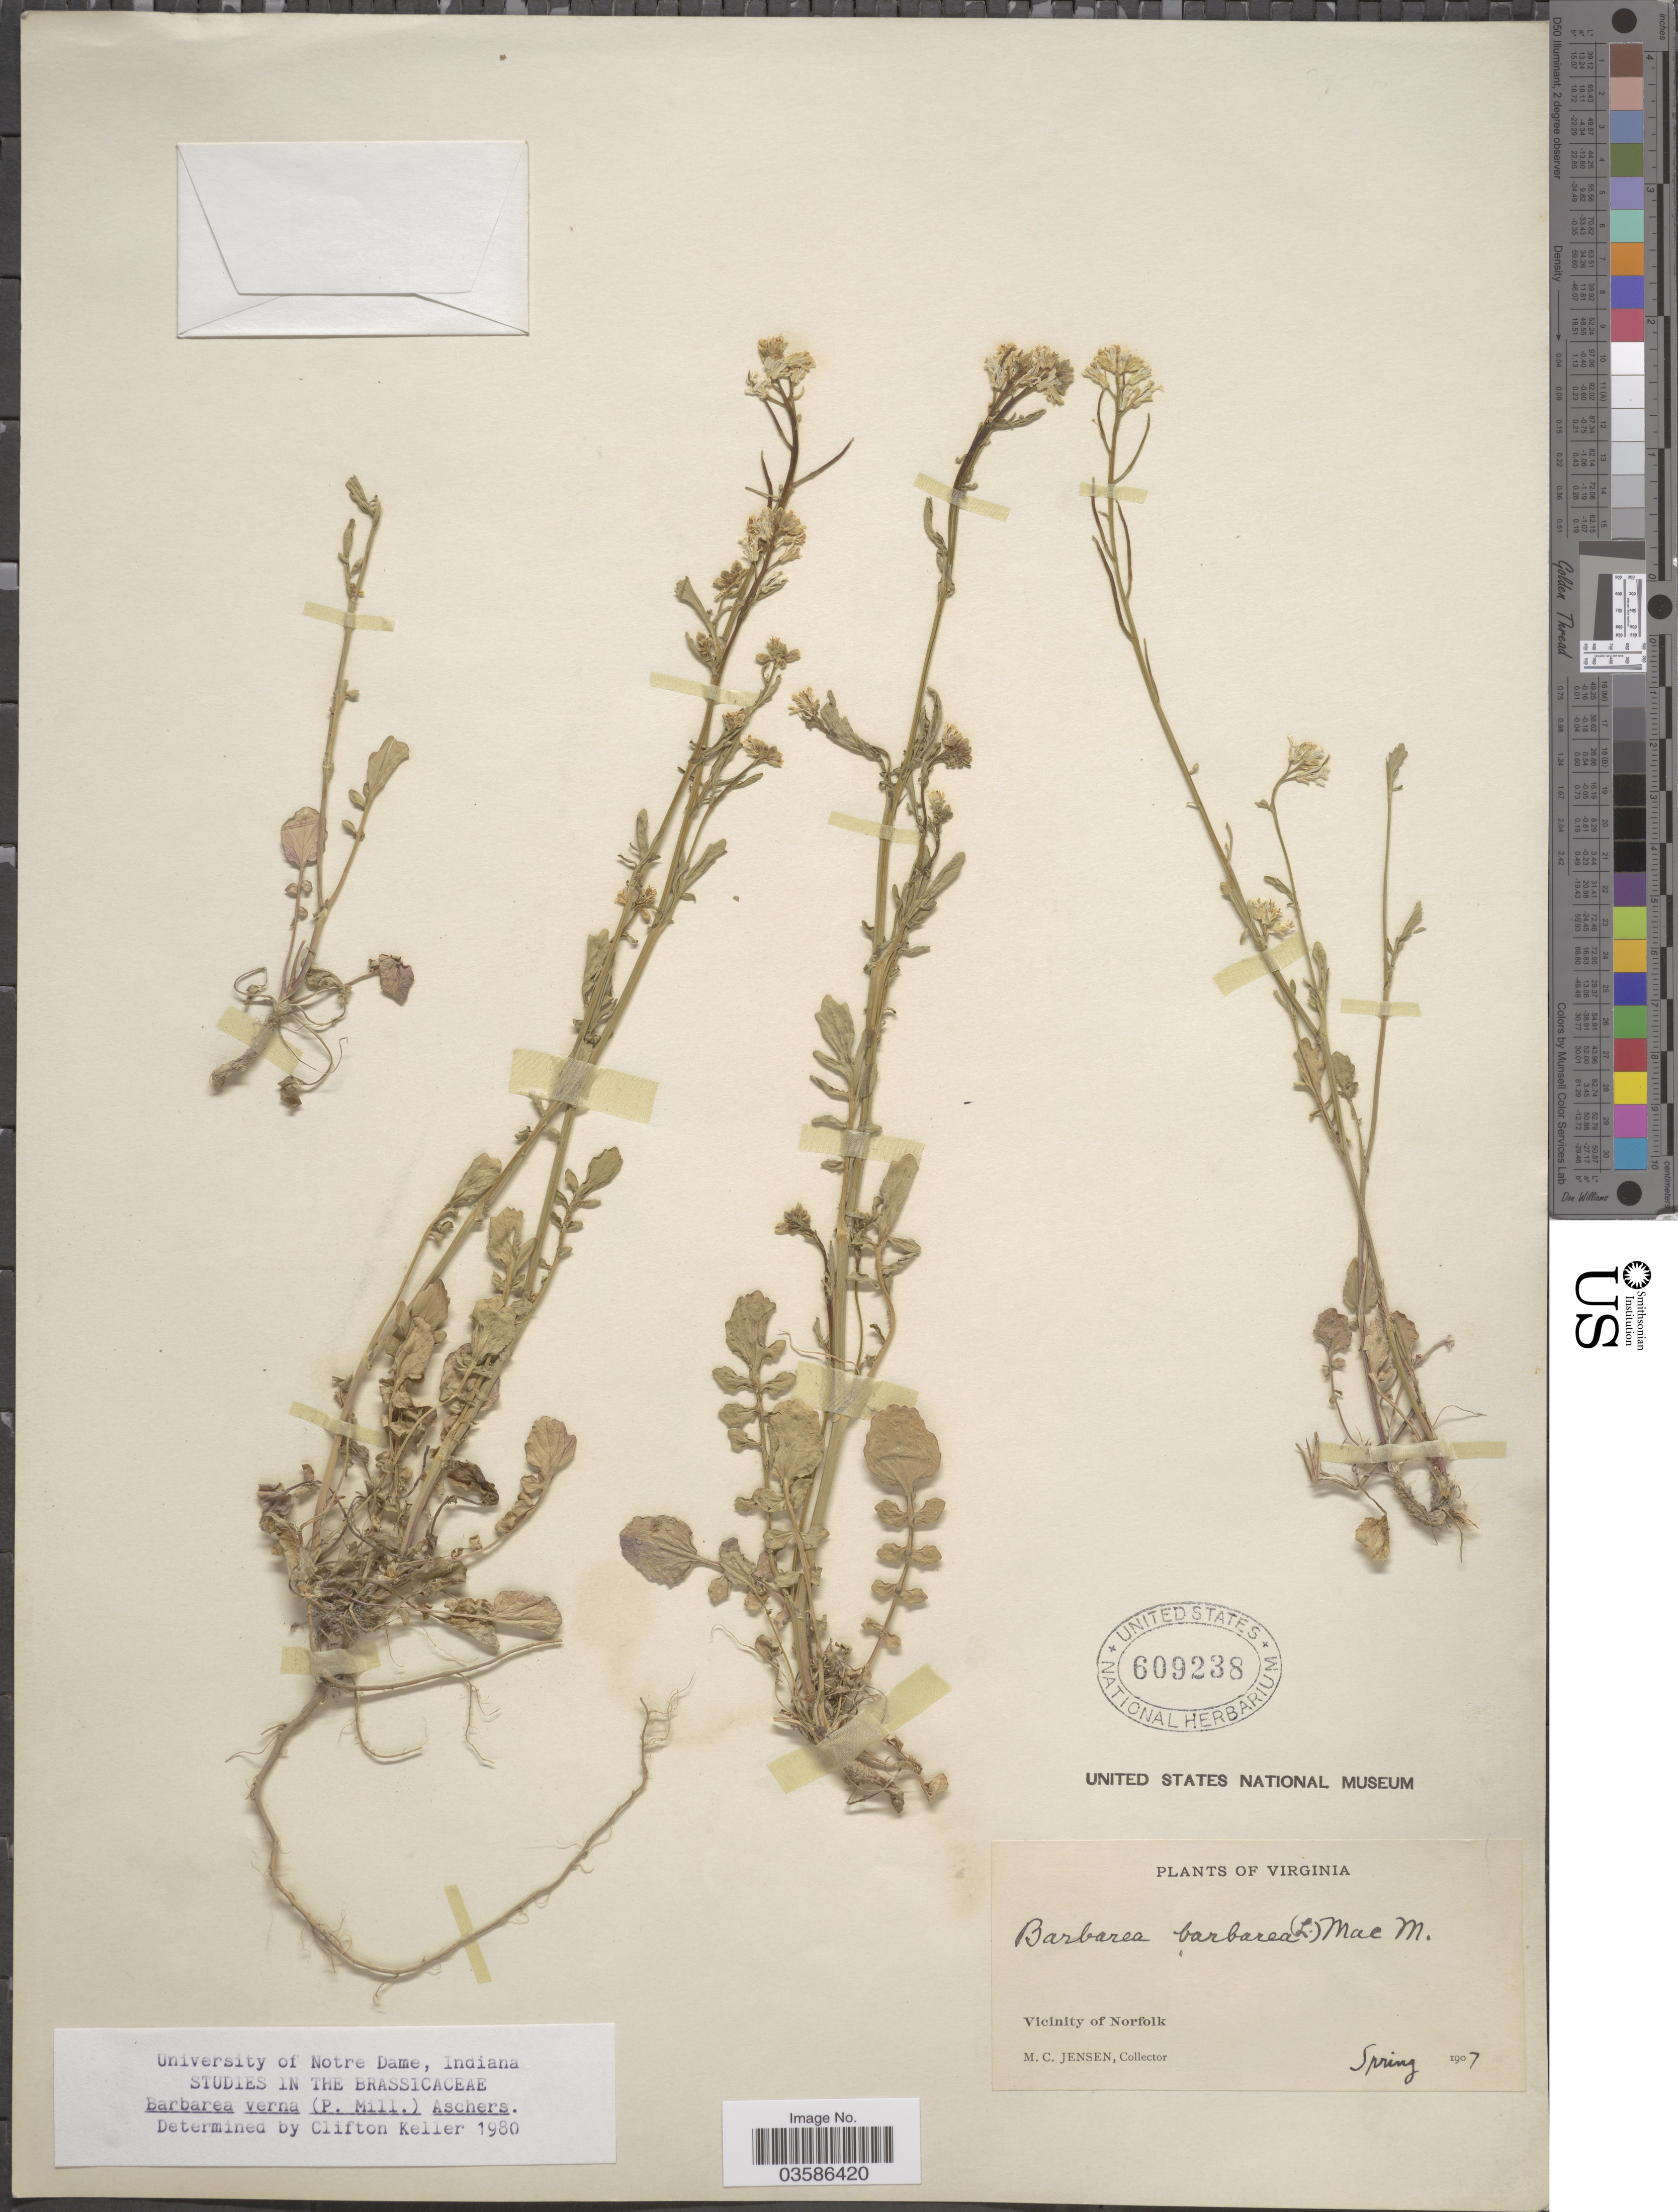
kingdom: Plantae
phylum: Tracheophyta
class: Magnoliopsida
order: Brassicales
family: Brassicaceae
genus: Barbarea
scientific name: Barbarea verna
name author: (Mill.) Asch.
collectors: M. C. Jensen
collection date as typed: Spring 1907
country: United States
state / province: Virginia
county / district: City of Norfolk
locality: Vicinity of Norfolk.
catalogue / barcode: US 609238